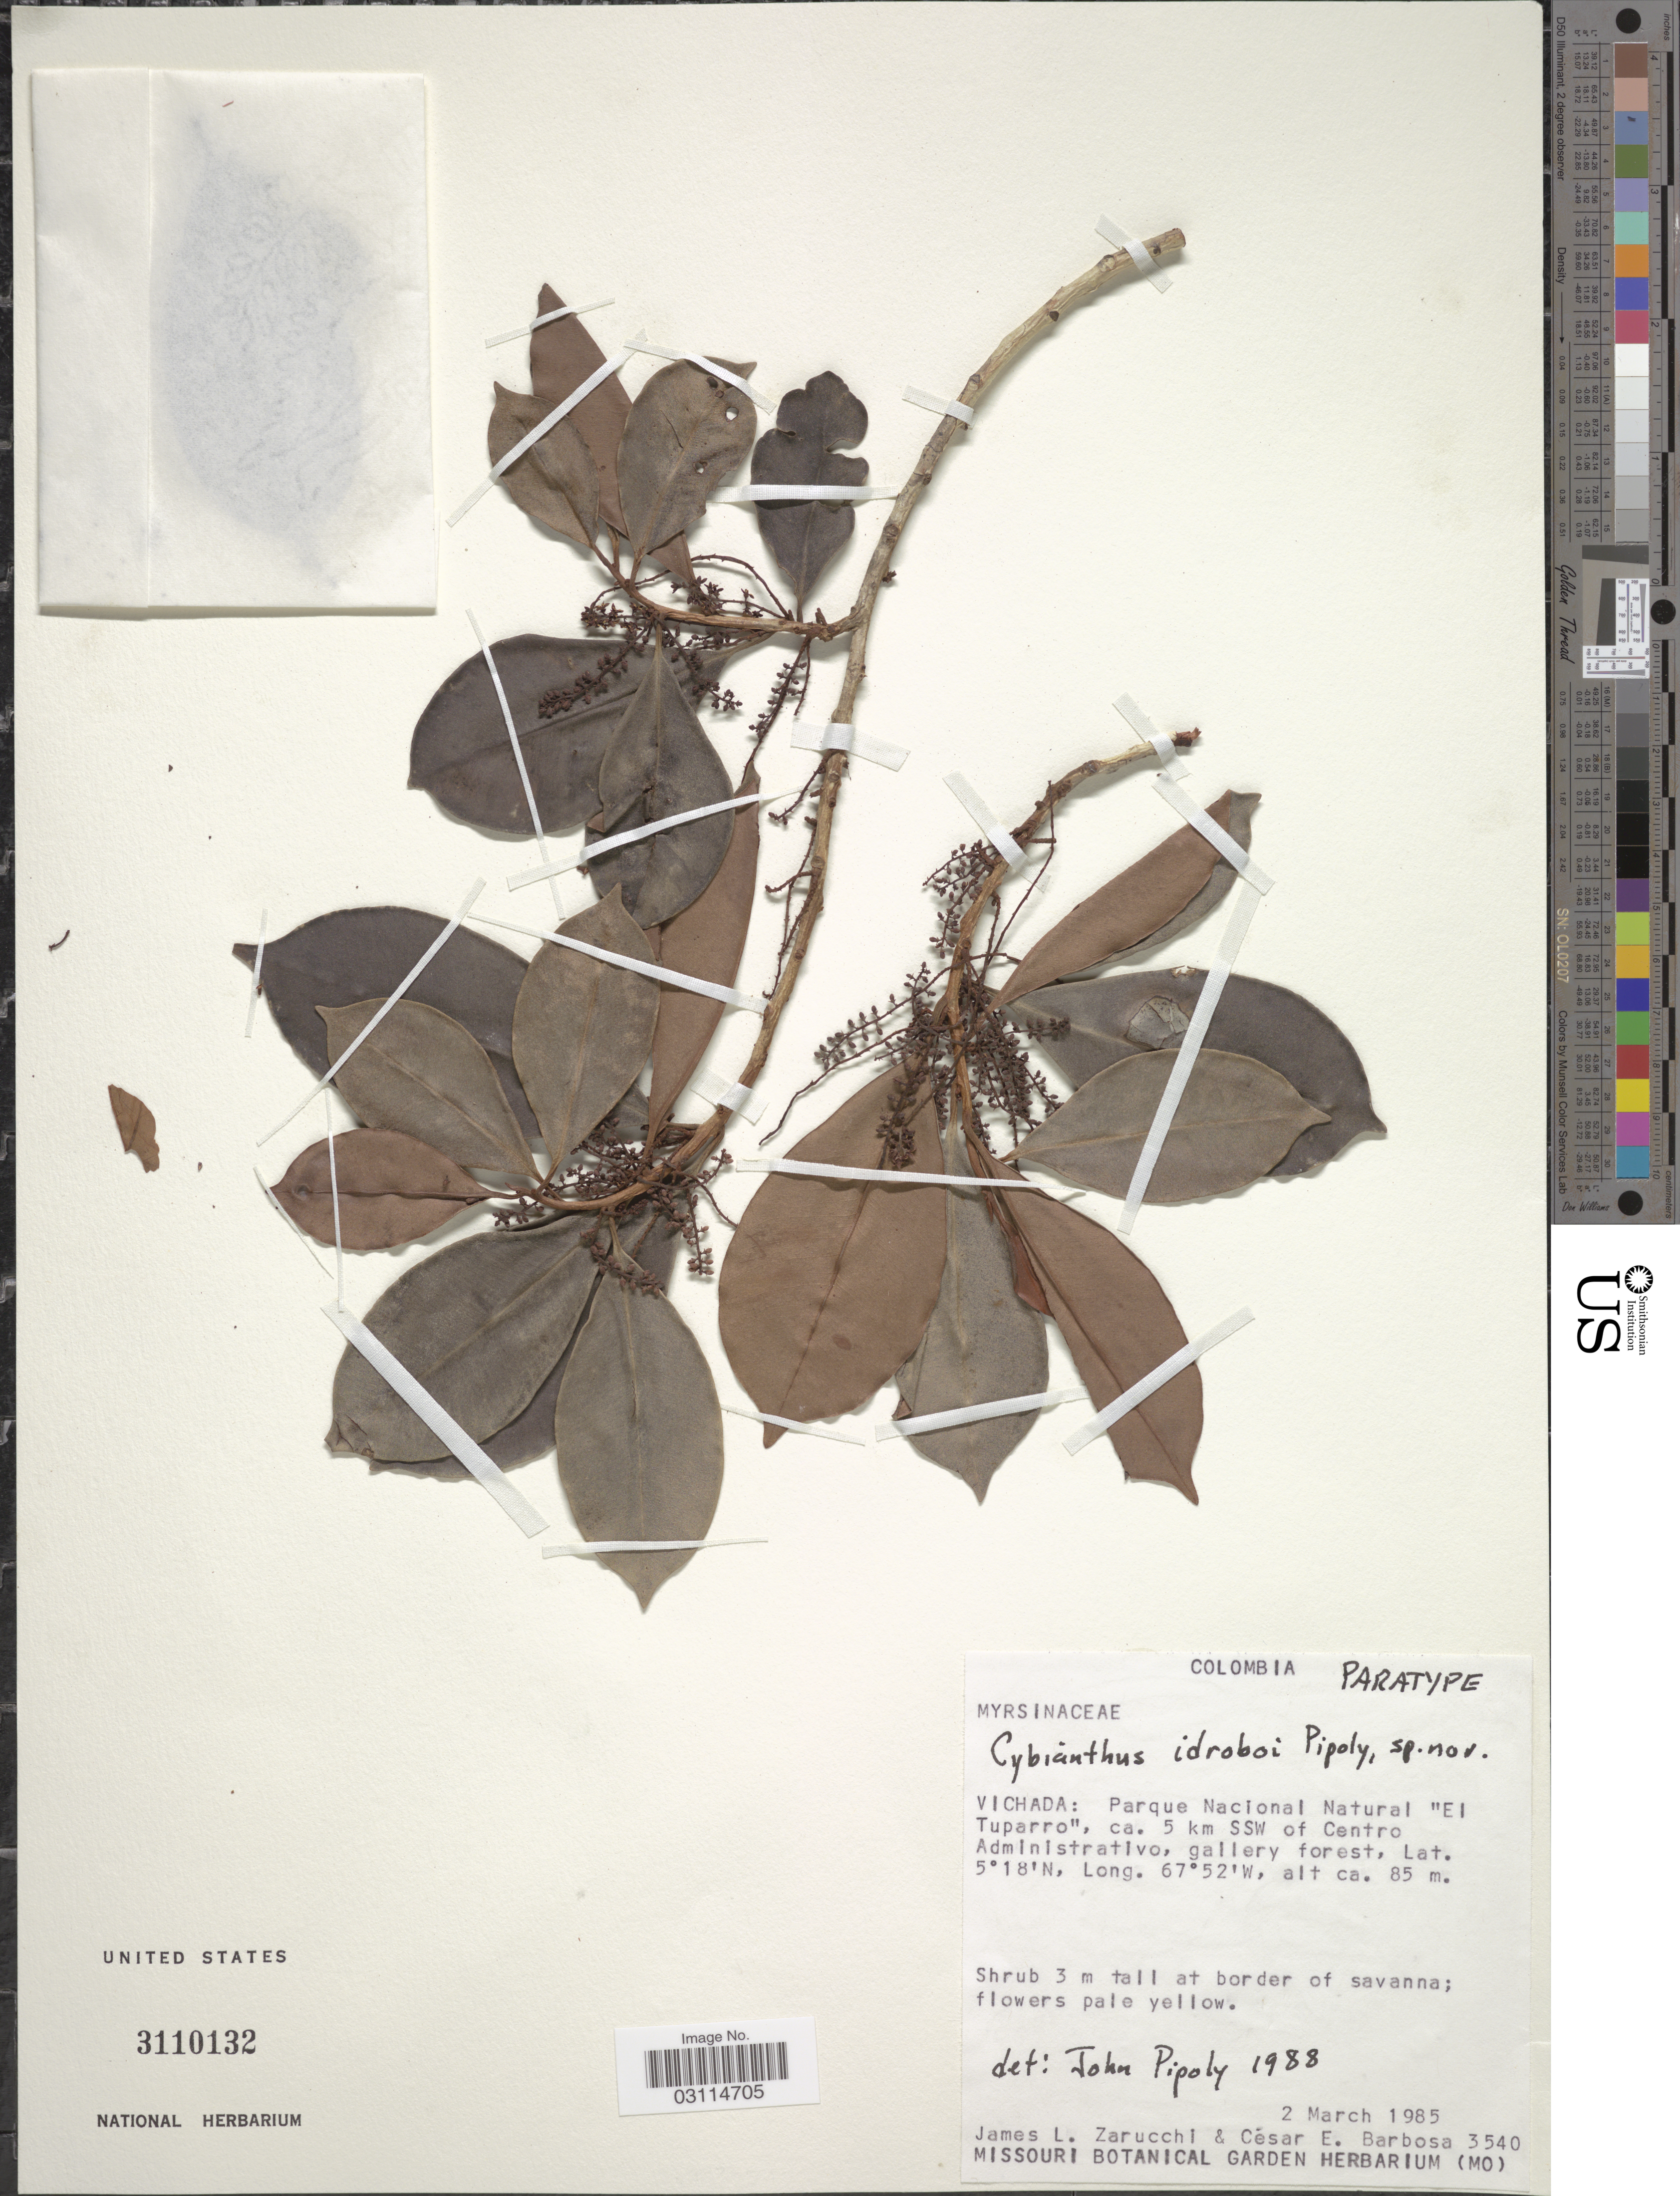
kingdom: Plantae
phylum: Tracheophyta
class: Magnoliopsida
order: Ericales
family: Primulaceae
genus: Cybianthus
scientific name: Cybianthus idroboi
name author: Pipoly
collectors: J. L. Zarucchi & C. E. Barbosa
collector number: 3540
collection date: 1985-03-02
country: Colombia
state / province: Vichada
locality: Parque Nacional Natural "El Tuparro", ca. 5 km SSW of Centro Administrativo.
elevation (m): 85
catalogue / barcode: US 3110132